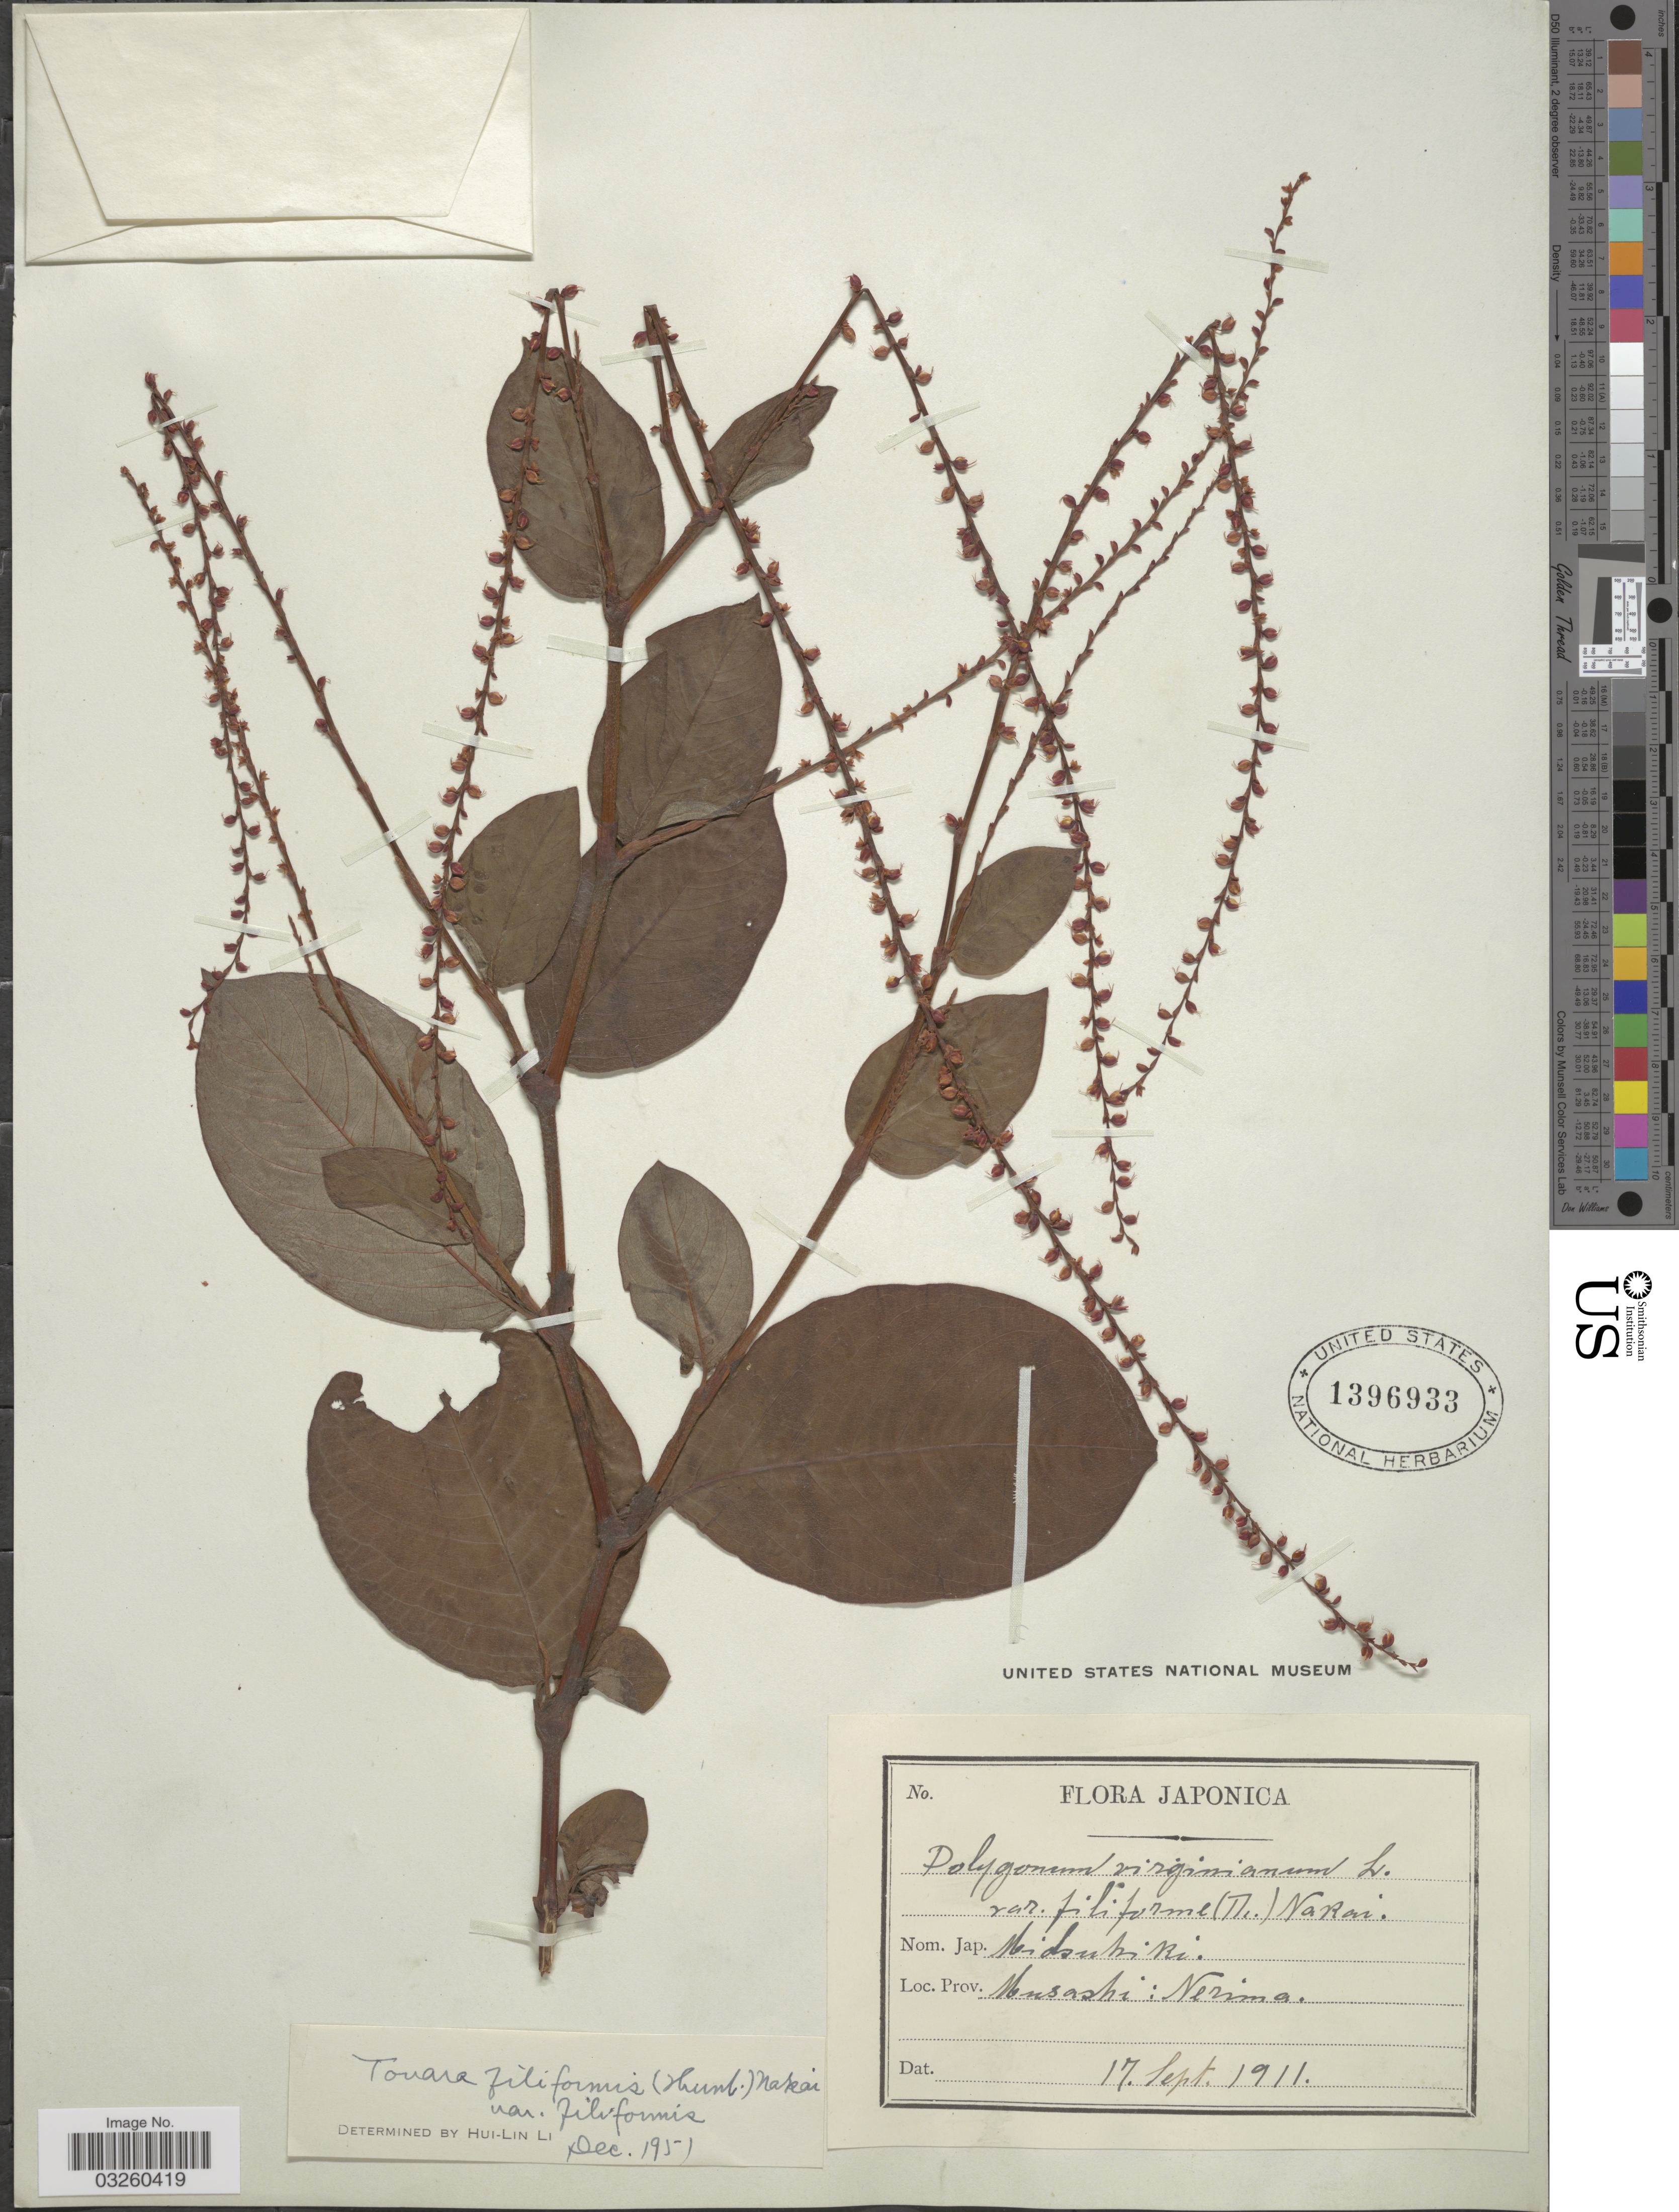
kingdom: Plantae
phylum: Tracheophyta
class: Magnoliopsida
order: Caryophyllales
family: Polygonaceae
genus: Persicaria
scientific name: Persicaria filiformis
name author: (Thunb.) Nakai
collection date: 1911-09-17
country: Japan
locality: Musashi: Nerima.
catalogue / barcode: US 1396933